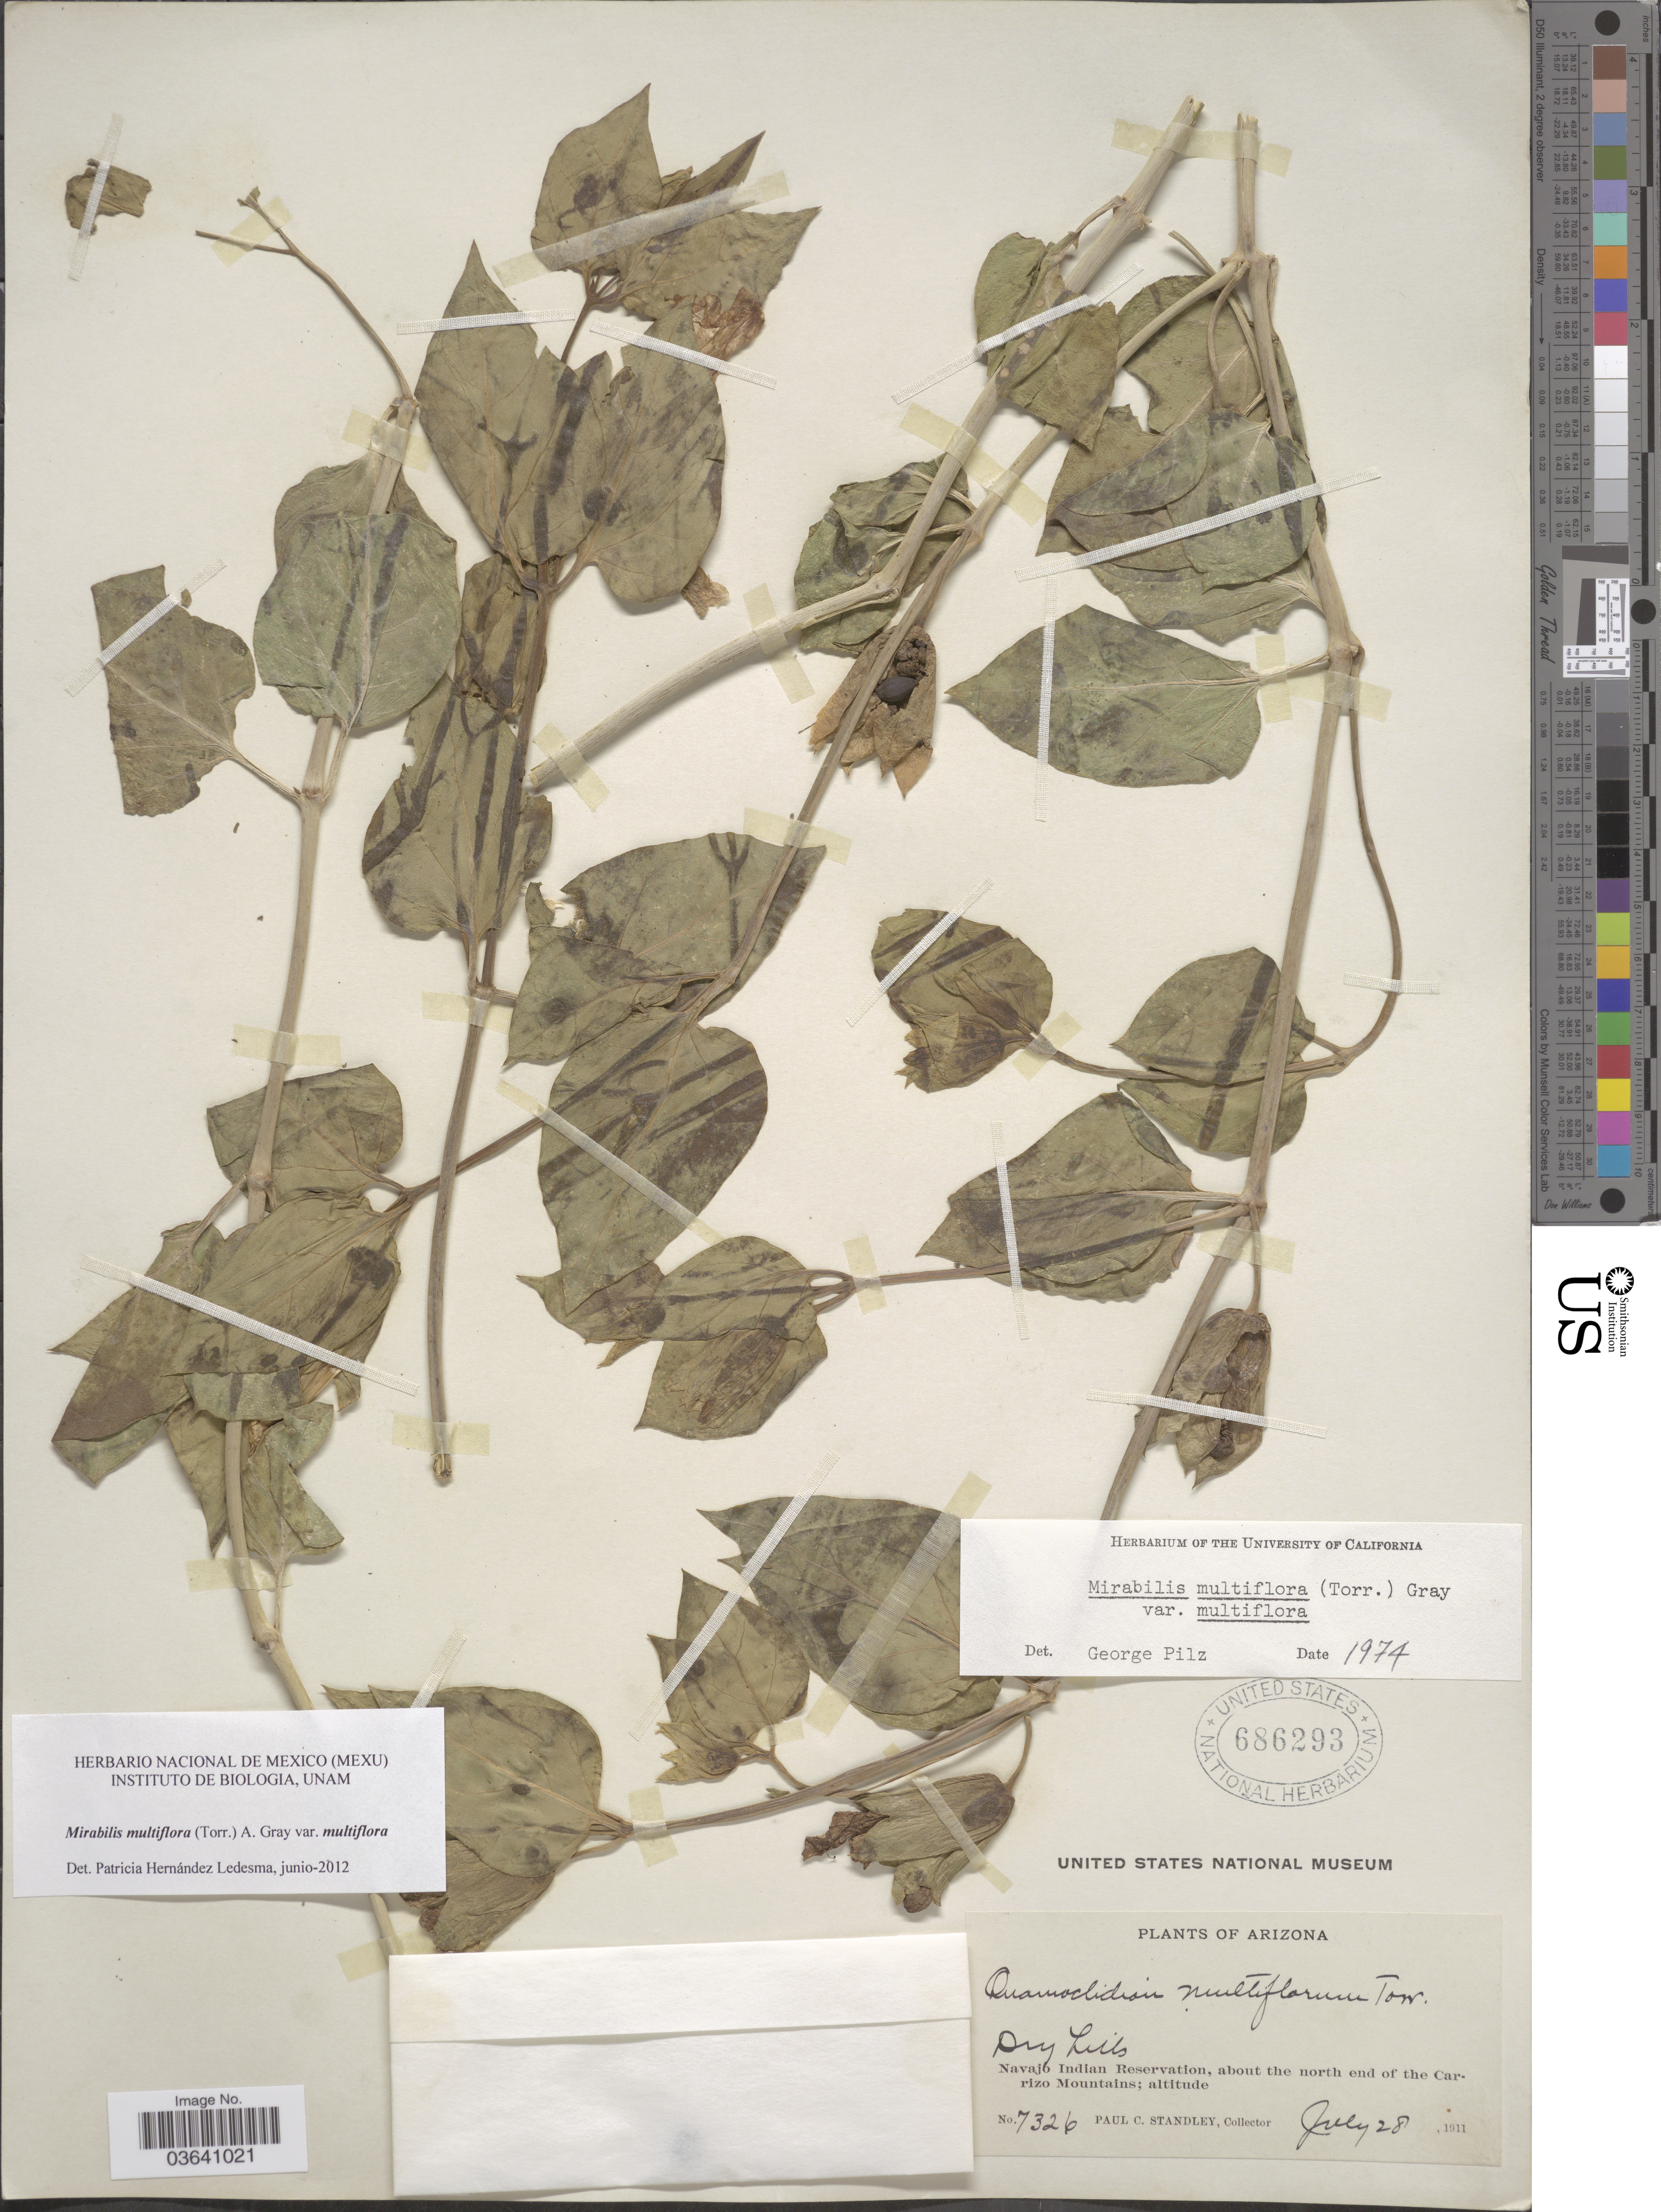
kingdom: Plantae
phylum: Tracheophyta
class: Magnoliopsida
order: Caryophyllales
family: Nyctaginaceae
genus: Mirabilis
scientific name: Mirabilis multiflora var. multiflora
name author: (Torr.) A. Gray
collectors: P. C. Standley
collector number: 7326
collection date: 1911-07-28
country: United States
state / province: Arizona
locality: Navajo Indian Reservation, about the north end of the Carrizo Mountains.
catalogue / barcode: US 686293